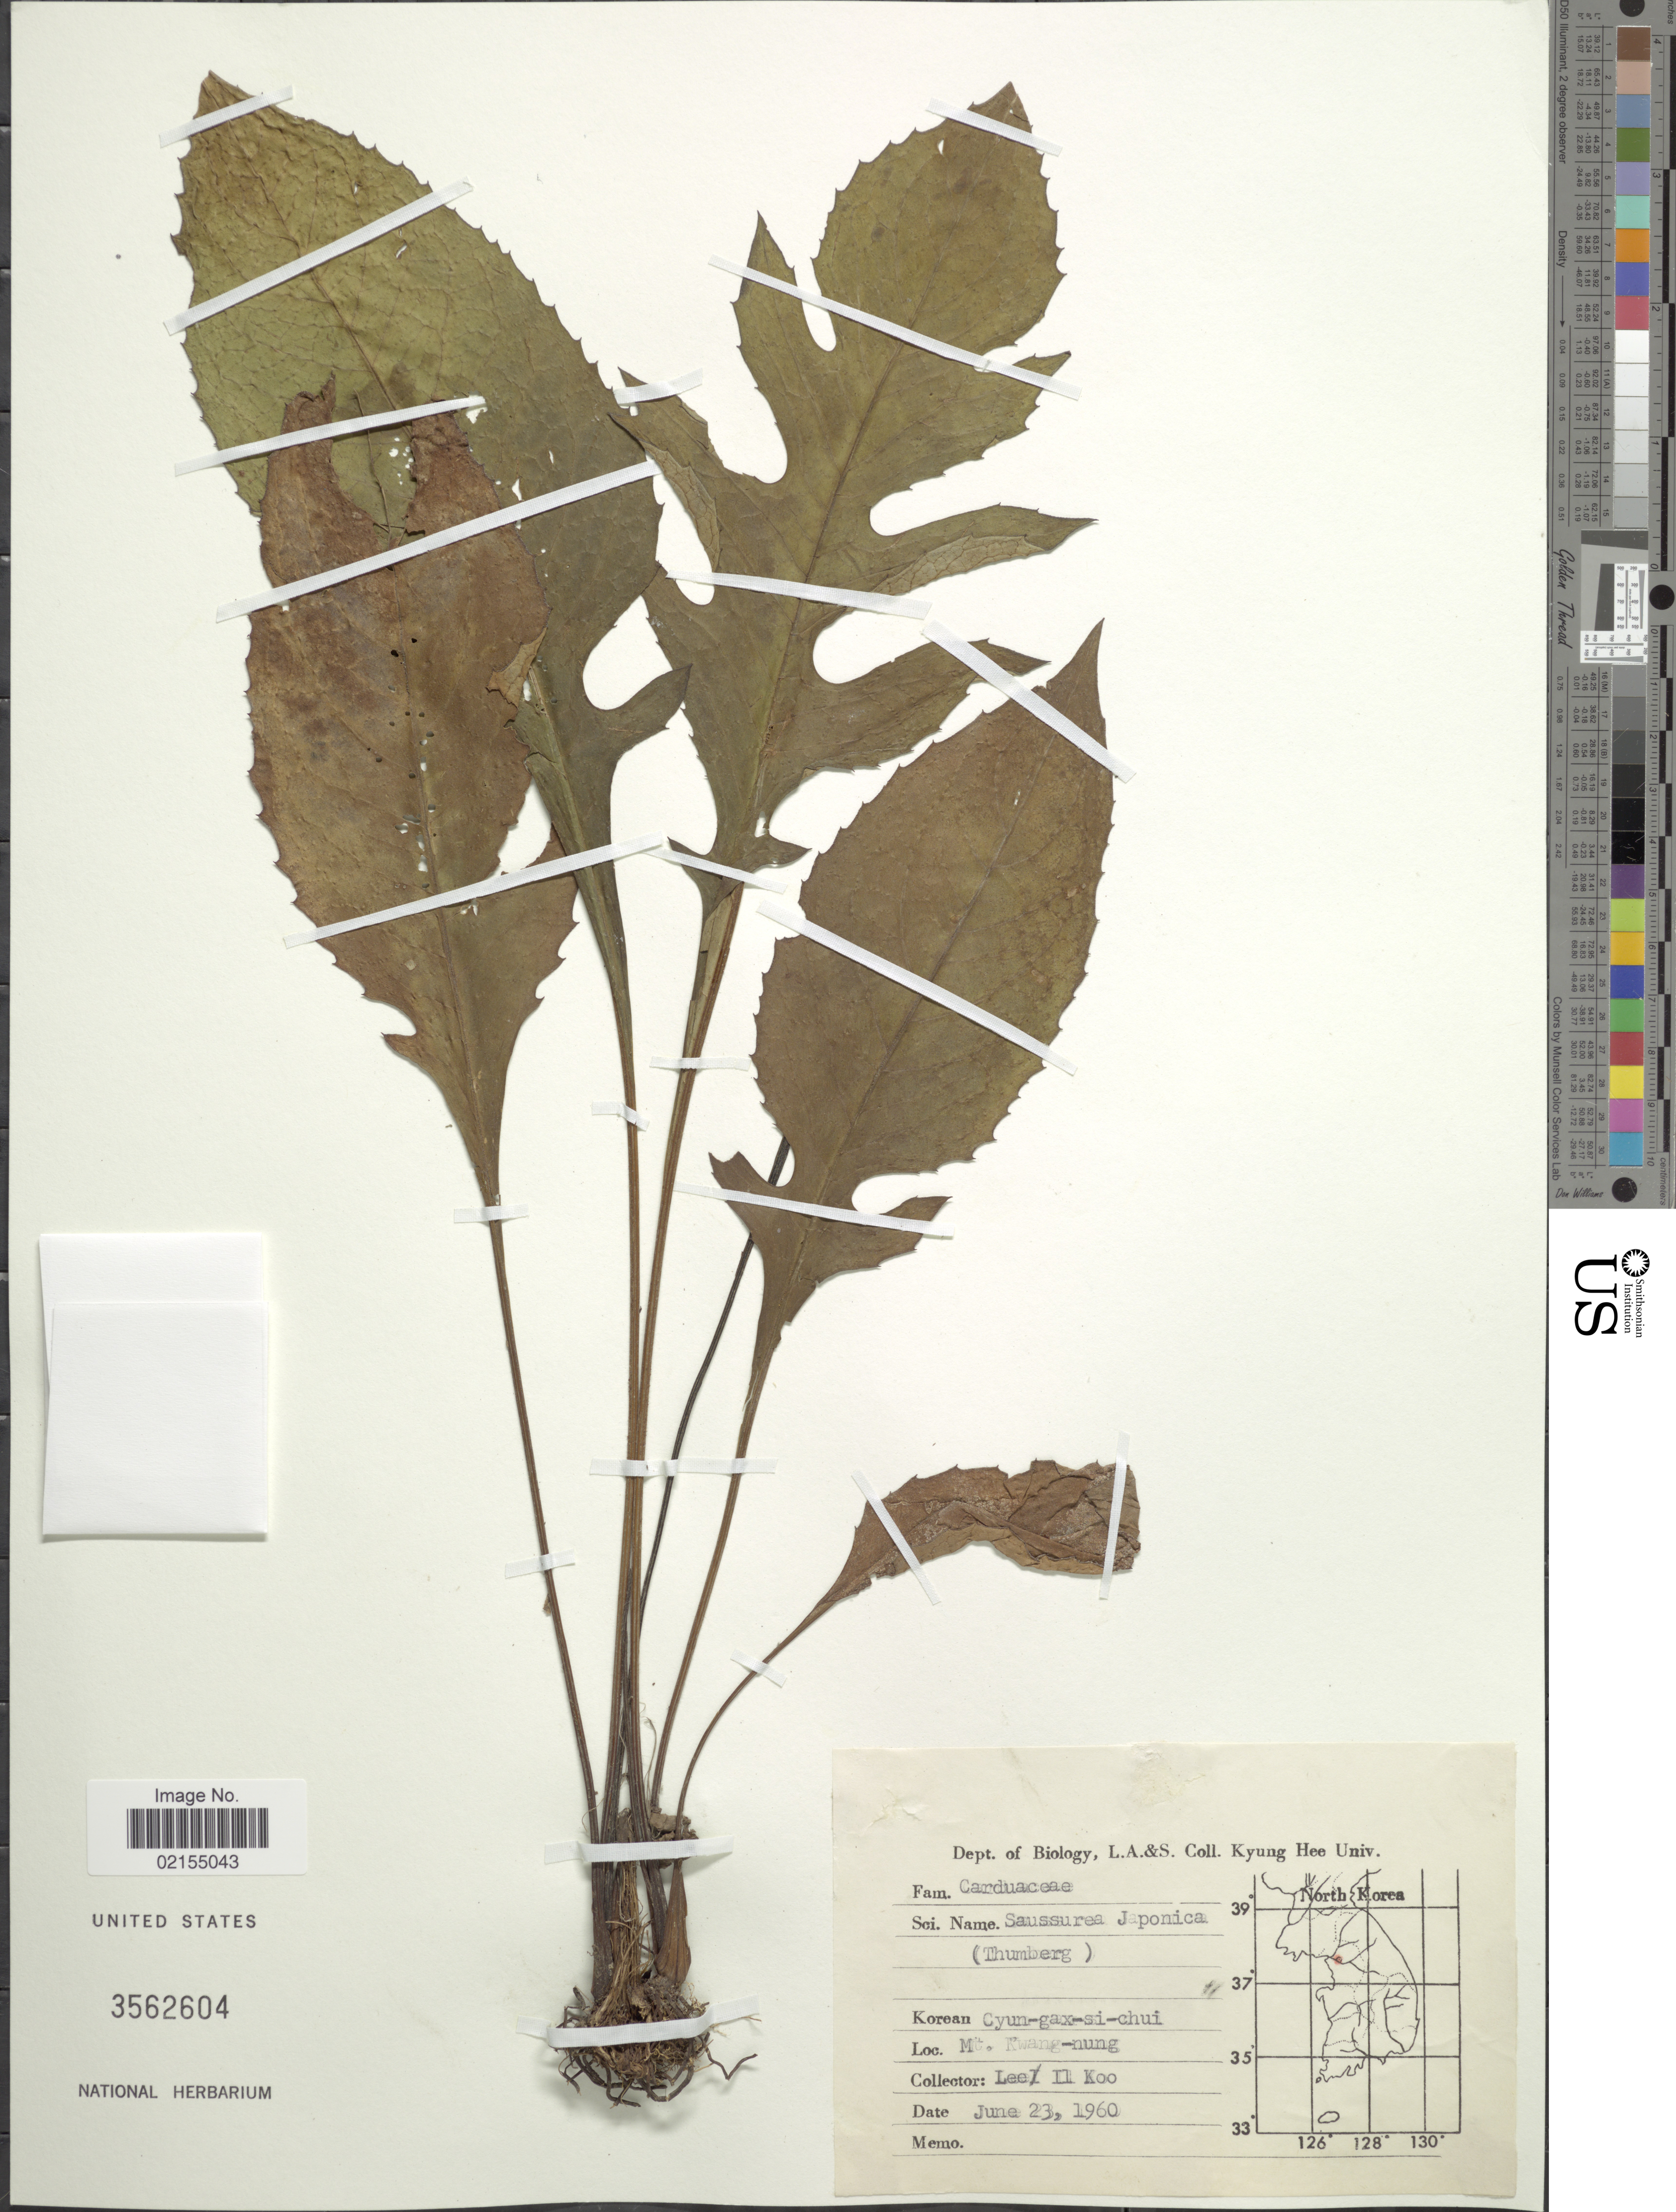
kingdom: Plantae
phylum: Tracheophyta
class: Magnoliopsida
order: Asterales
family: Asteraceae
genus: Saussurea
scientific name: Saussurea japonica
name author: (Thunb.) DC.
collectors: Il-Ko Lee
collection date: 1960-06-23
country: South Korea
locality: Korean, Mt. Kwang-nung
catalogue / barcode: US 3562604